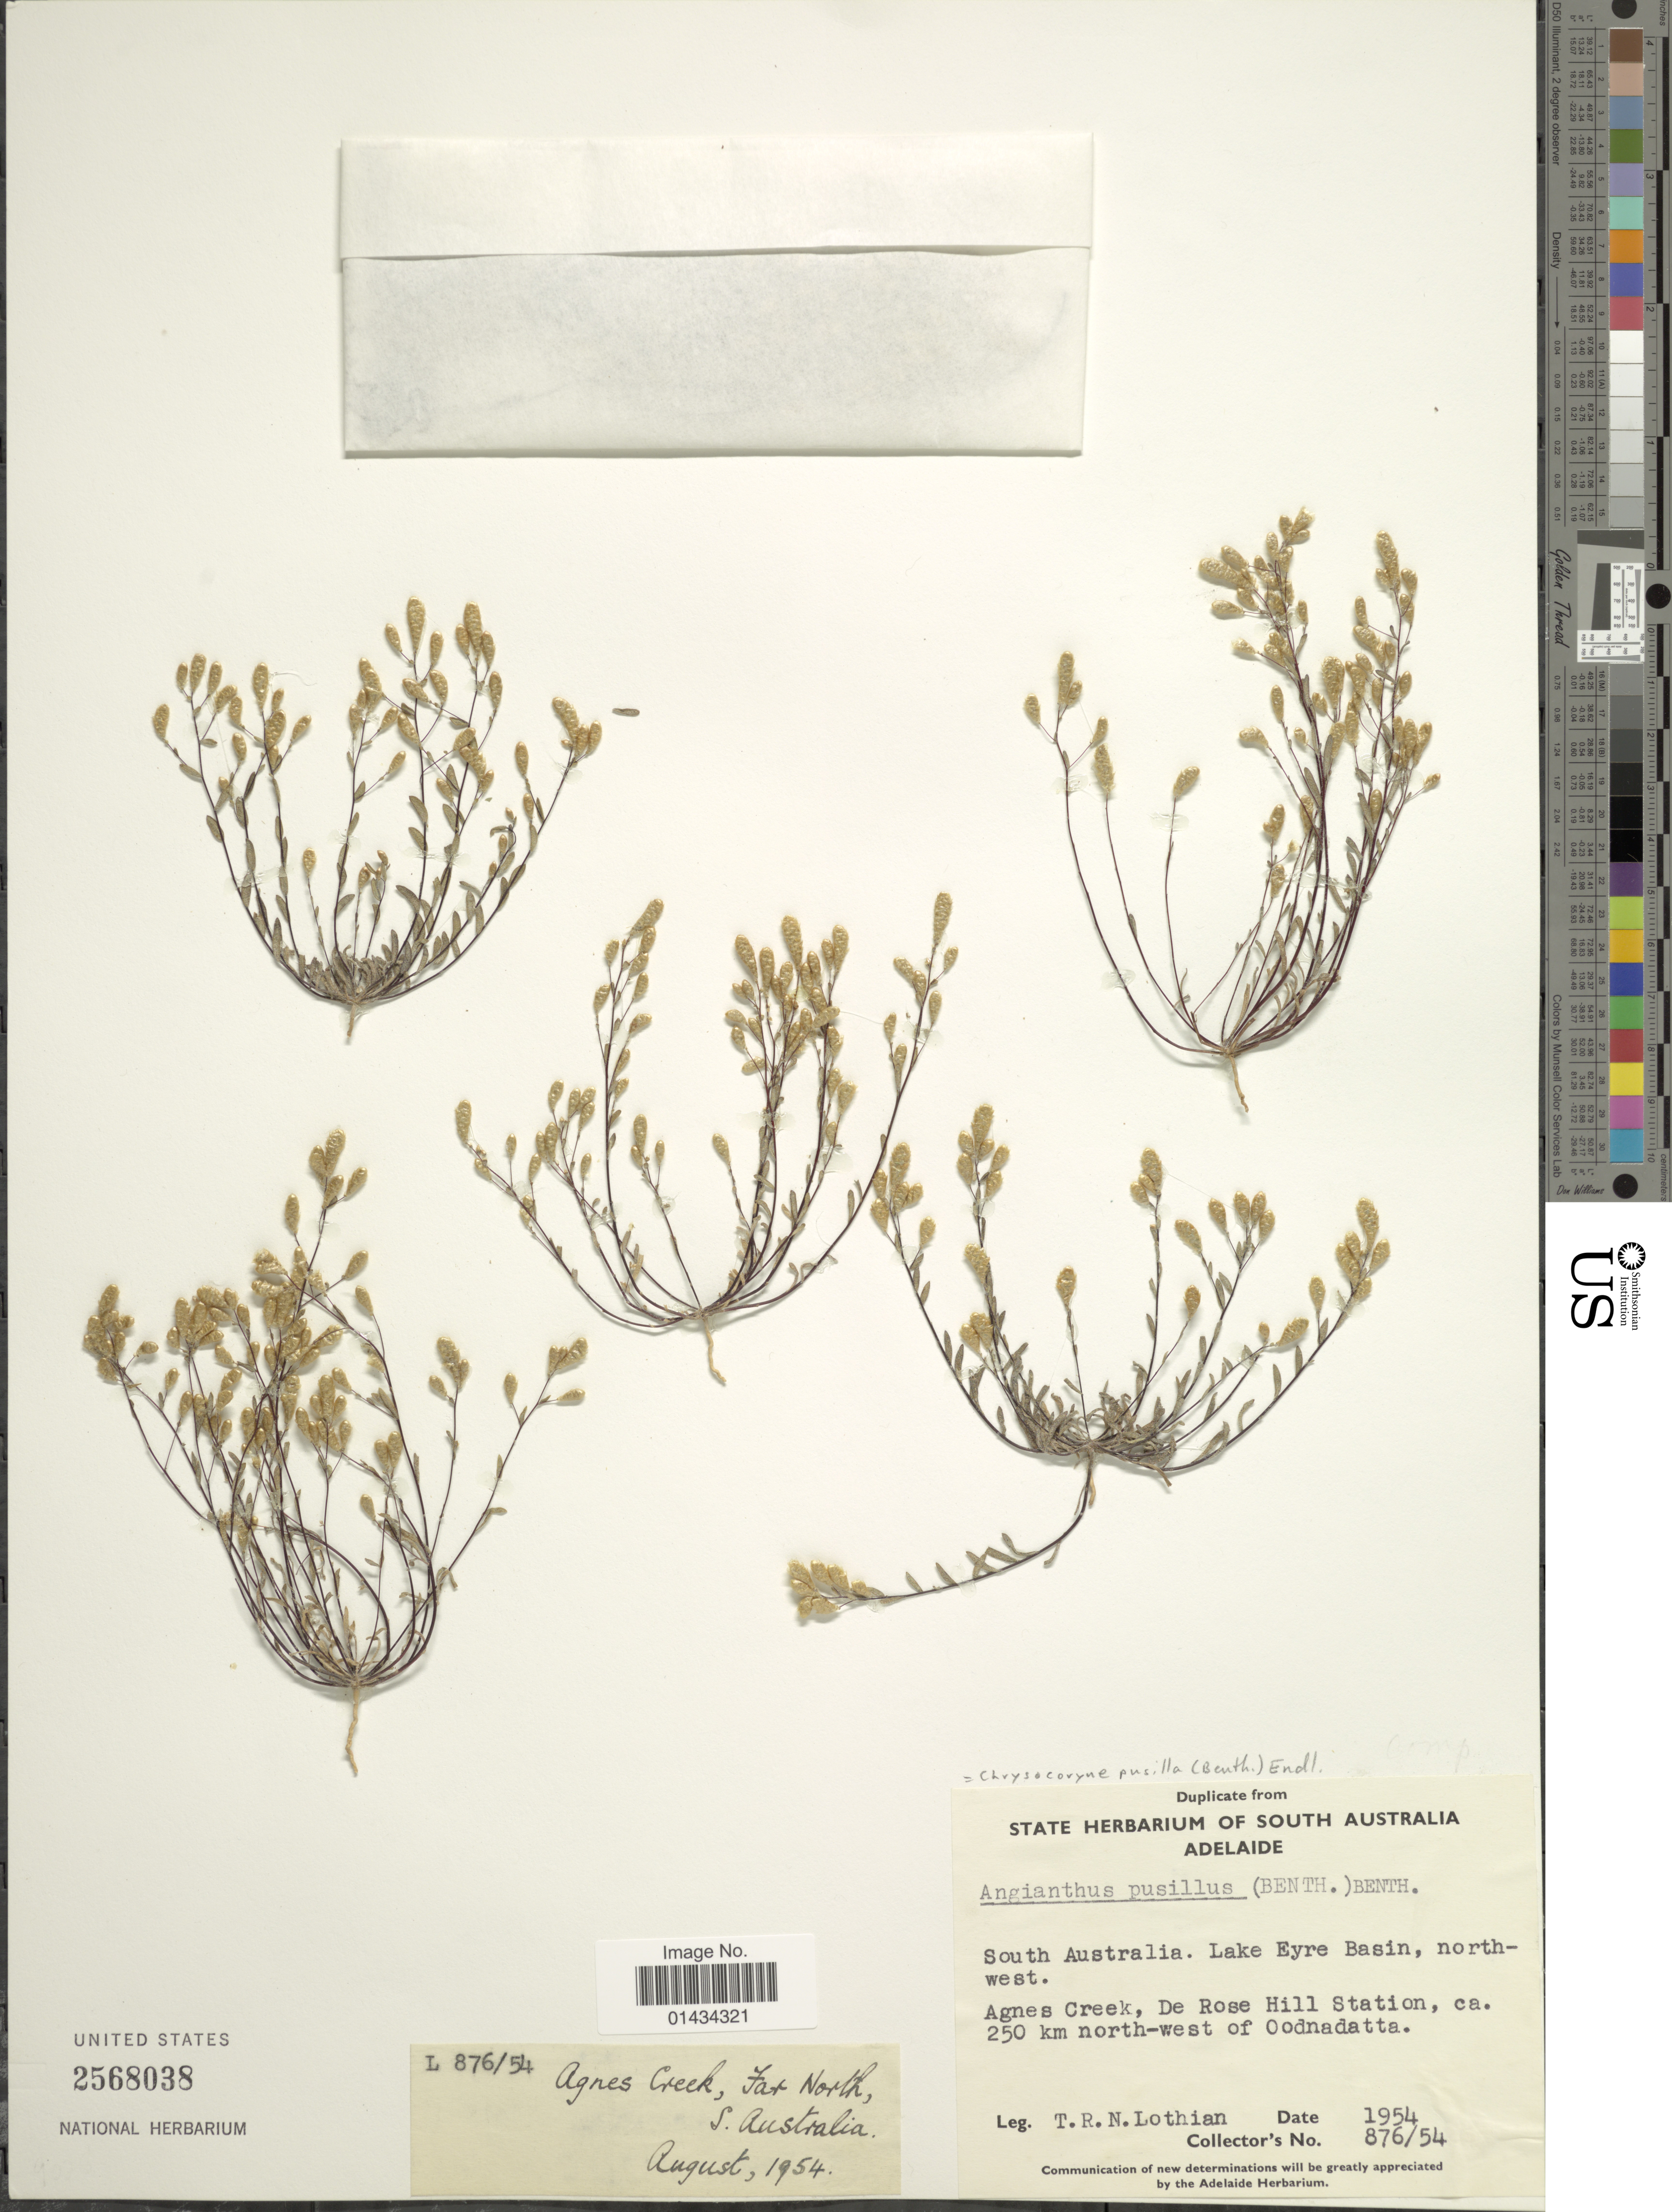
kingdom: Plantae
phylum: Tracheophyta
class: Magnoliopsida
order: Asterales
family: Asteraceae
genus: Angianthus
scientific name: Angianthus pusillus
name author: (Benth.) Benth.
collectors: T. Lothian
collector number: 876/54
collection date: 1954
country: Australia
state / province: South Australia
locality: Lake Eyre Basin, north-west, Agnes Creek, De Rose Hill Station, ca. 250 km north-west of Oodnadatta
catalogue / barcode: US 2568038